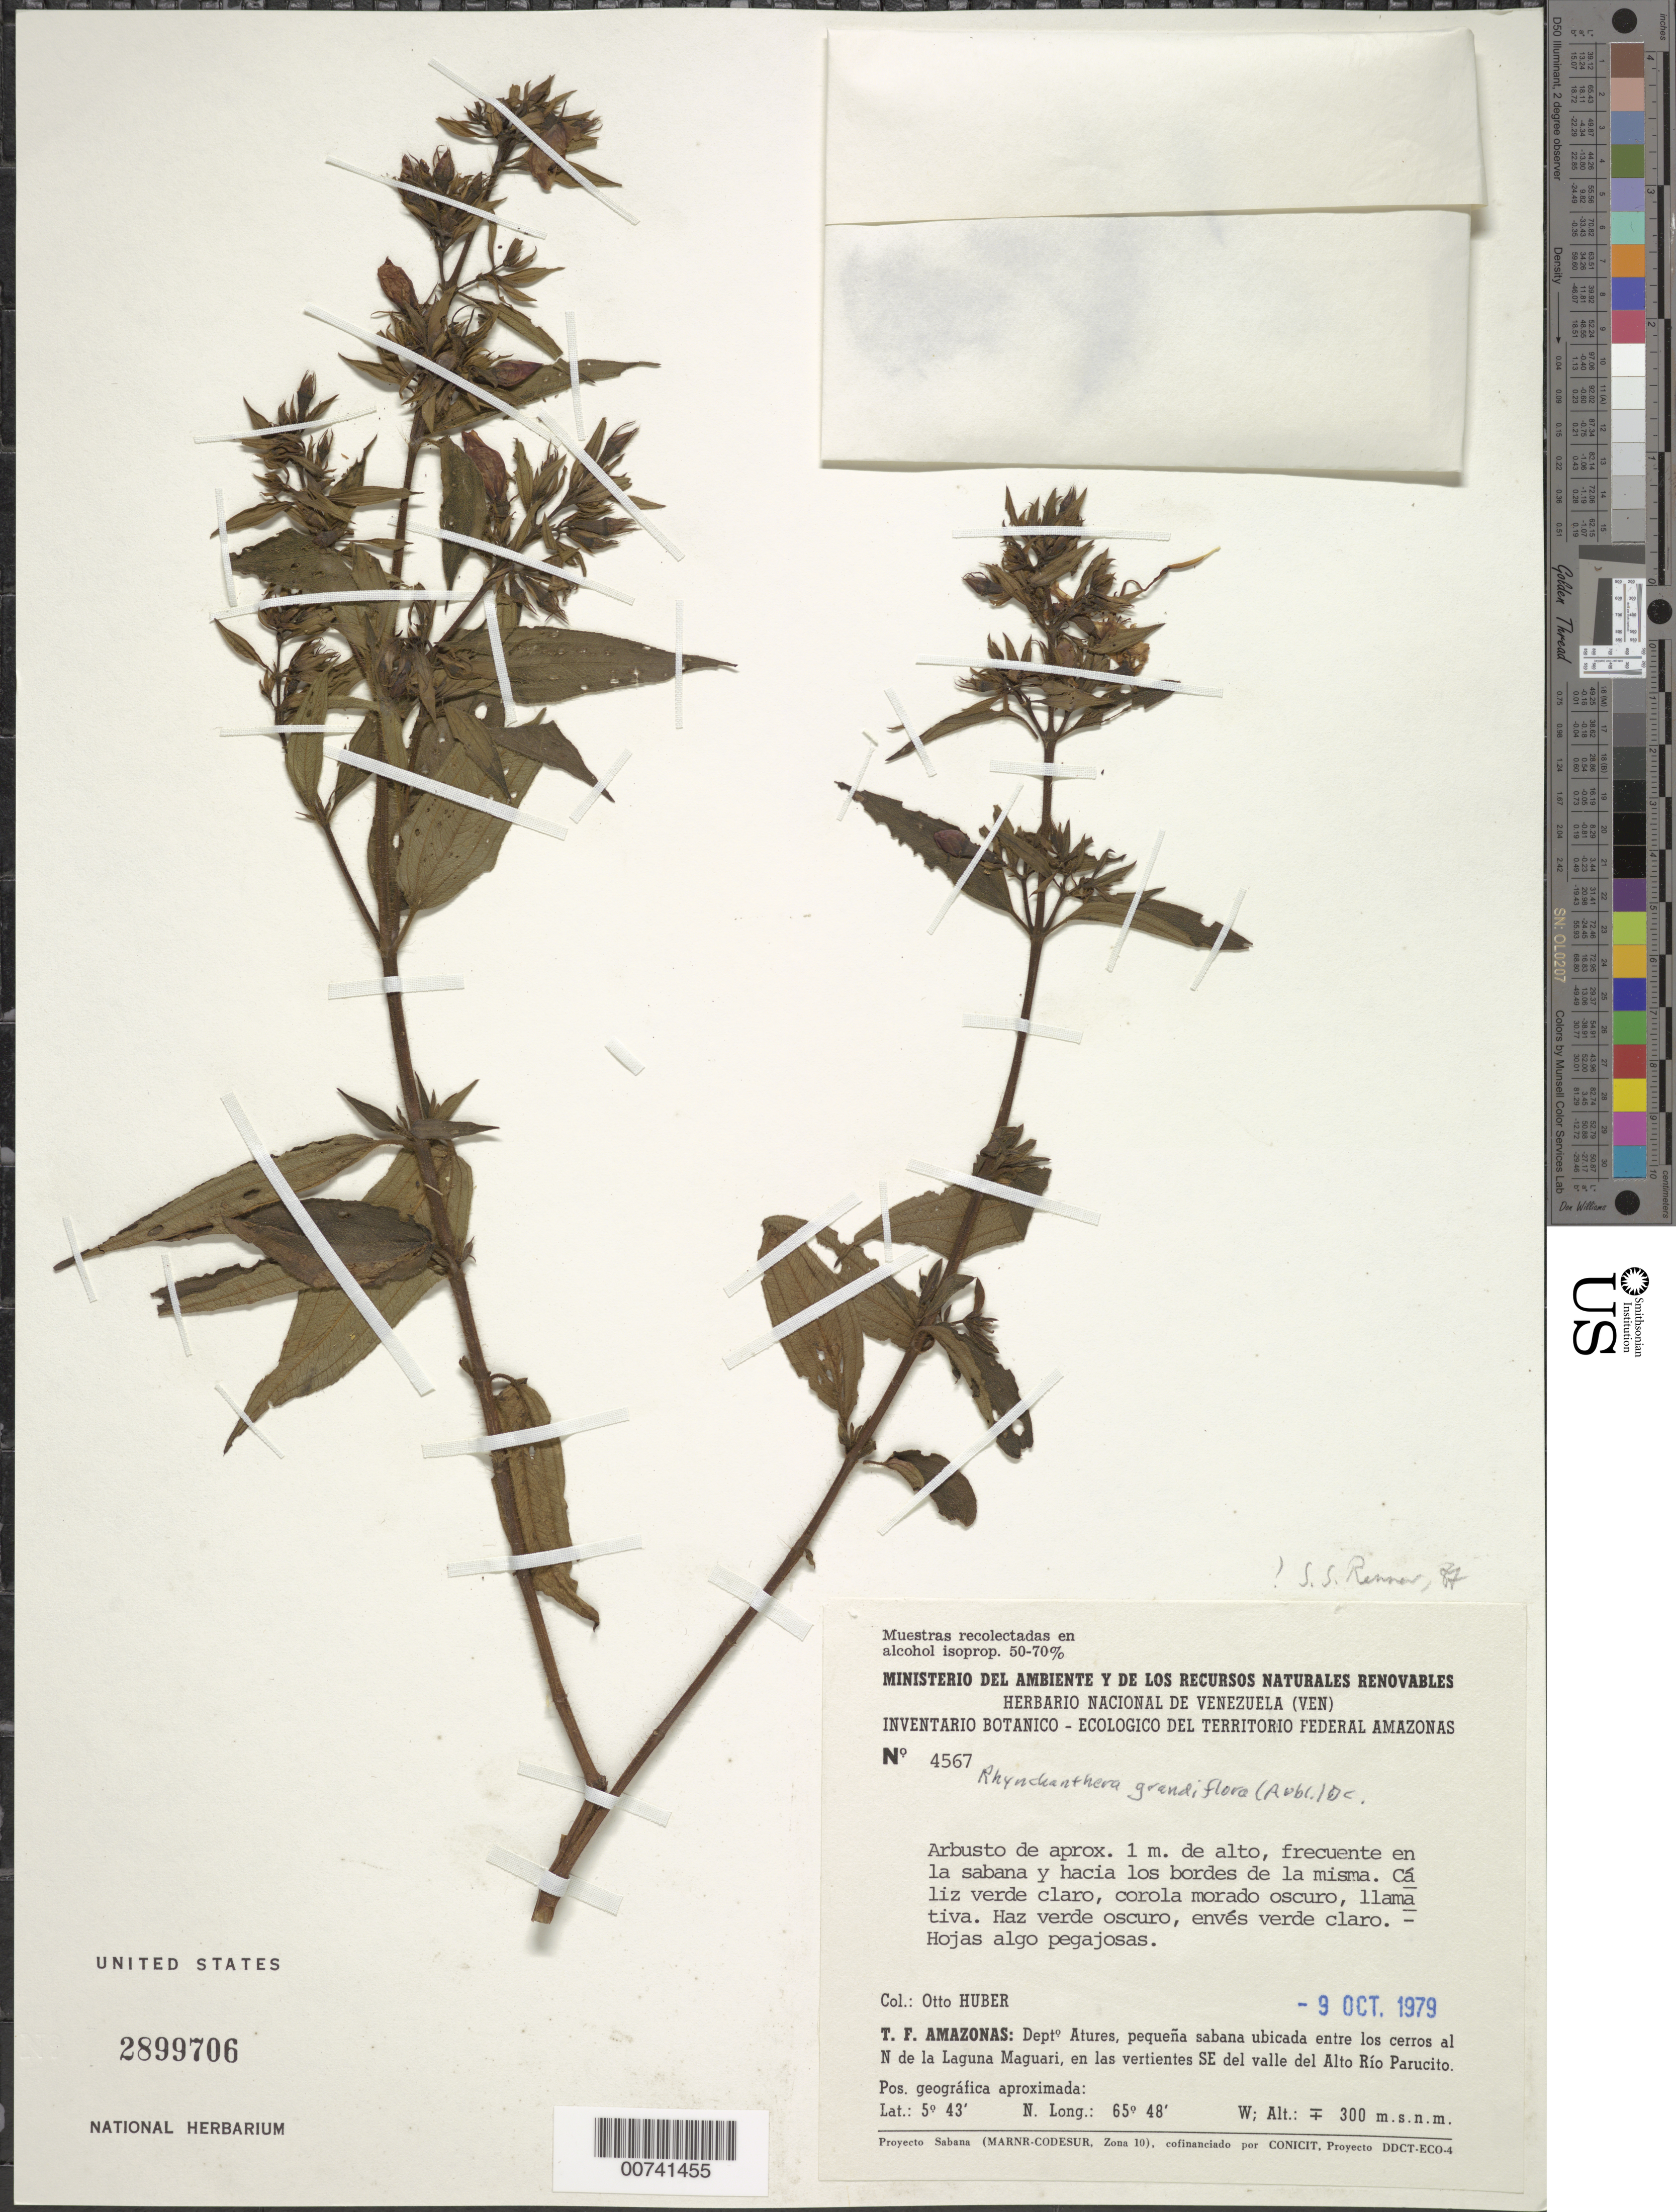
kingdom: Plantae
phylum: Tracheophyta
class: Magnoliopsida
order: Myrtales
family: Melastomataceae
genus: Rhynchanthera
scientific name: Rhynchanthera grandiflora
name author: (Aubl.) DC.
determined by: Renner, S. S.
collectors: O. Huber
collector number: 4560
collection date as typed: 9-Oct-79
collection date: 1979-10-09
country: Venezuela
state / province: Amazonas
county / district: Atures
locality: Laguna Maguari, cerro N of, SE of valley of Río Parucito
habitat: Savanna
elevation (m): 300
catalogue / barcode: US 2899706